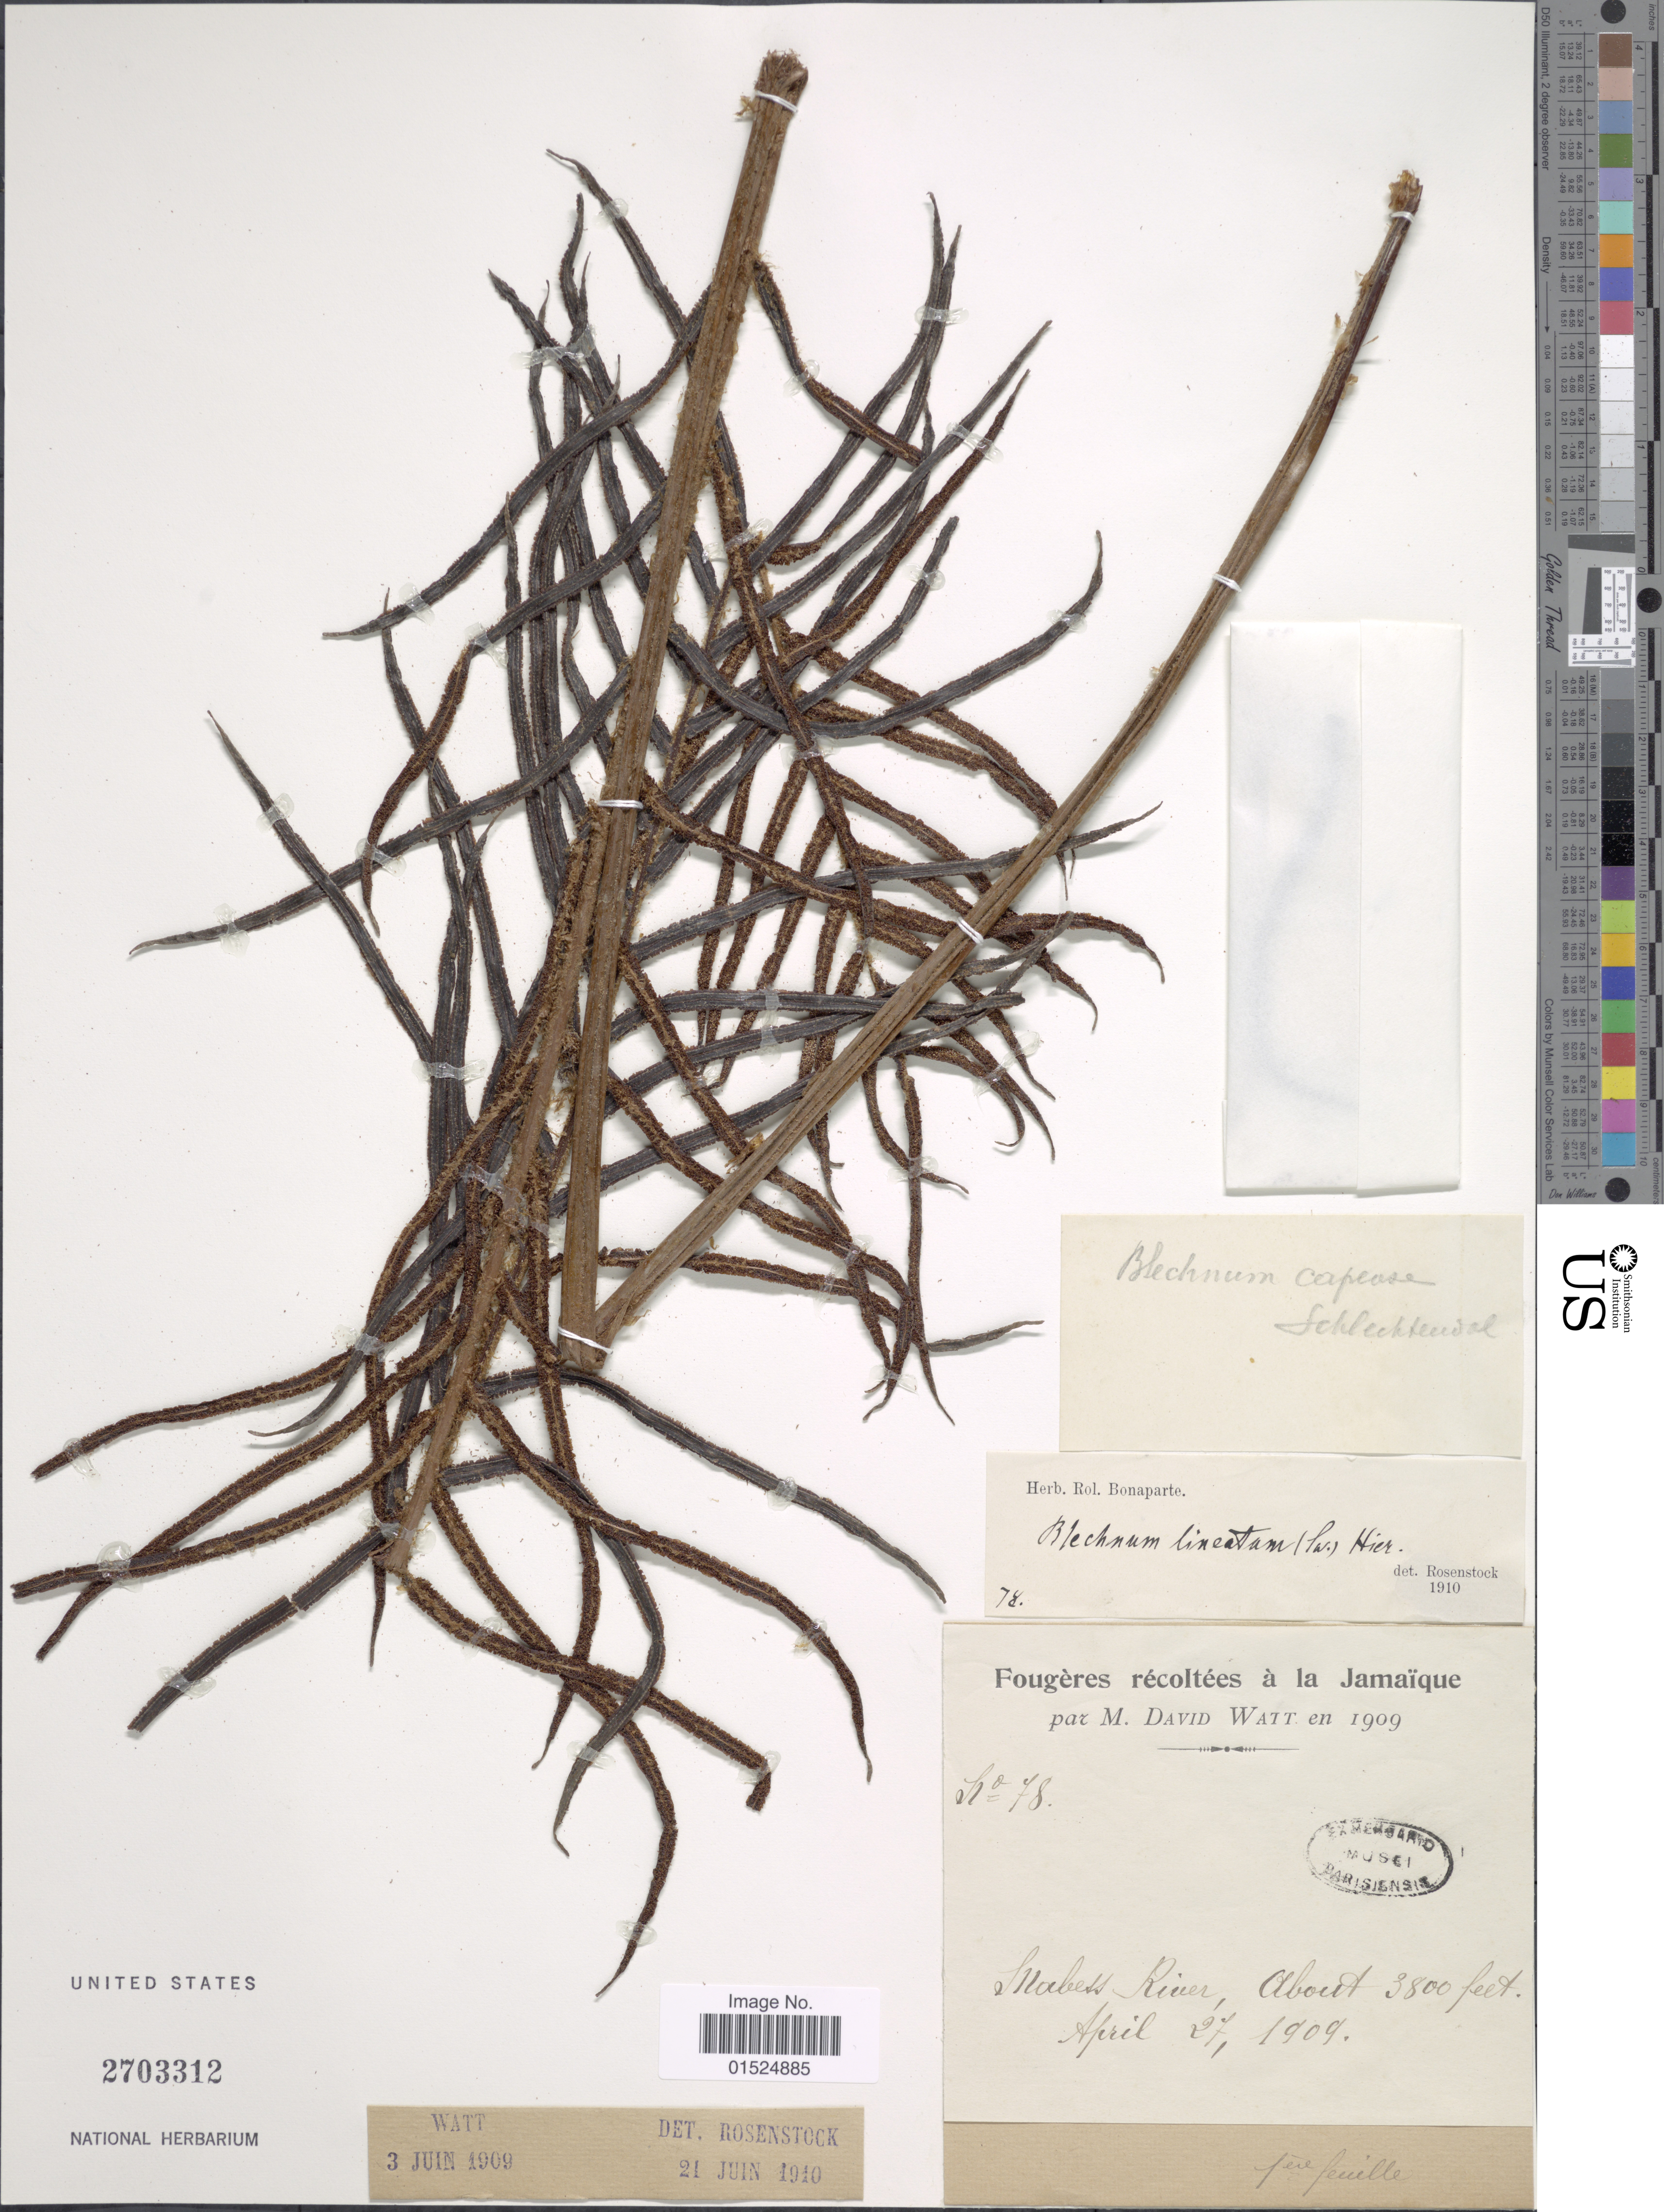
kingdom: Plantae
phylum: Tracheophyta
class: Polypodiopsida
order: Polypodiales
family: Blechnaceae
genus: Blechnum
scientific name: Blechnum lineatum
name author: (Sw.) C. Chr.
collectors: M. Watt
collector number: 78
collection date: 1909-04-27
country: Jamaica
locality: Mabess River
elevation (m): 1158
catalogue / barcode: US 2703312